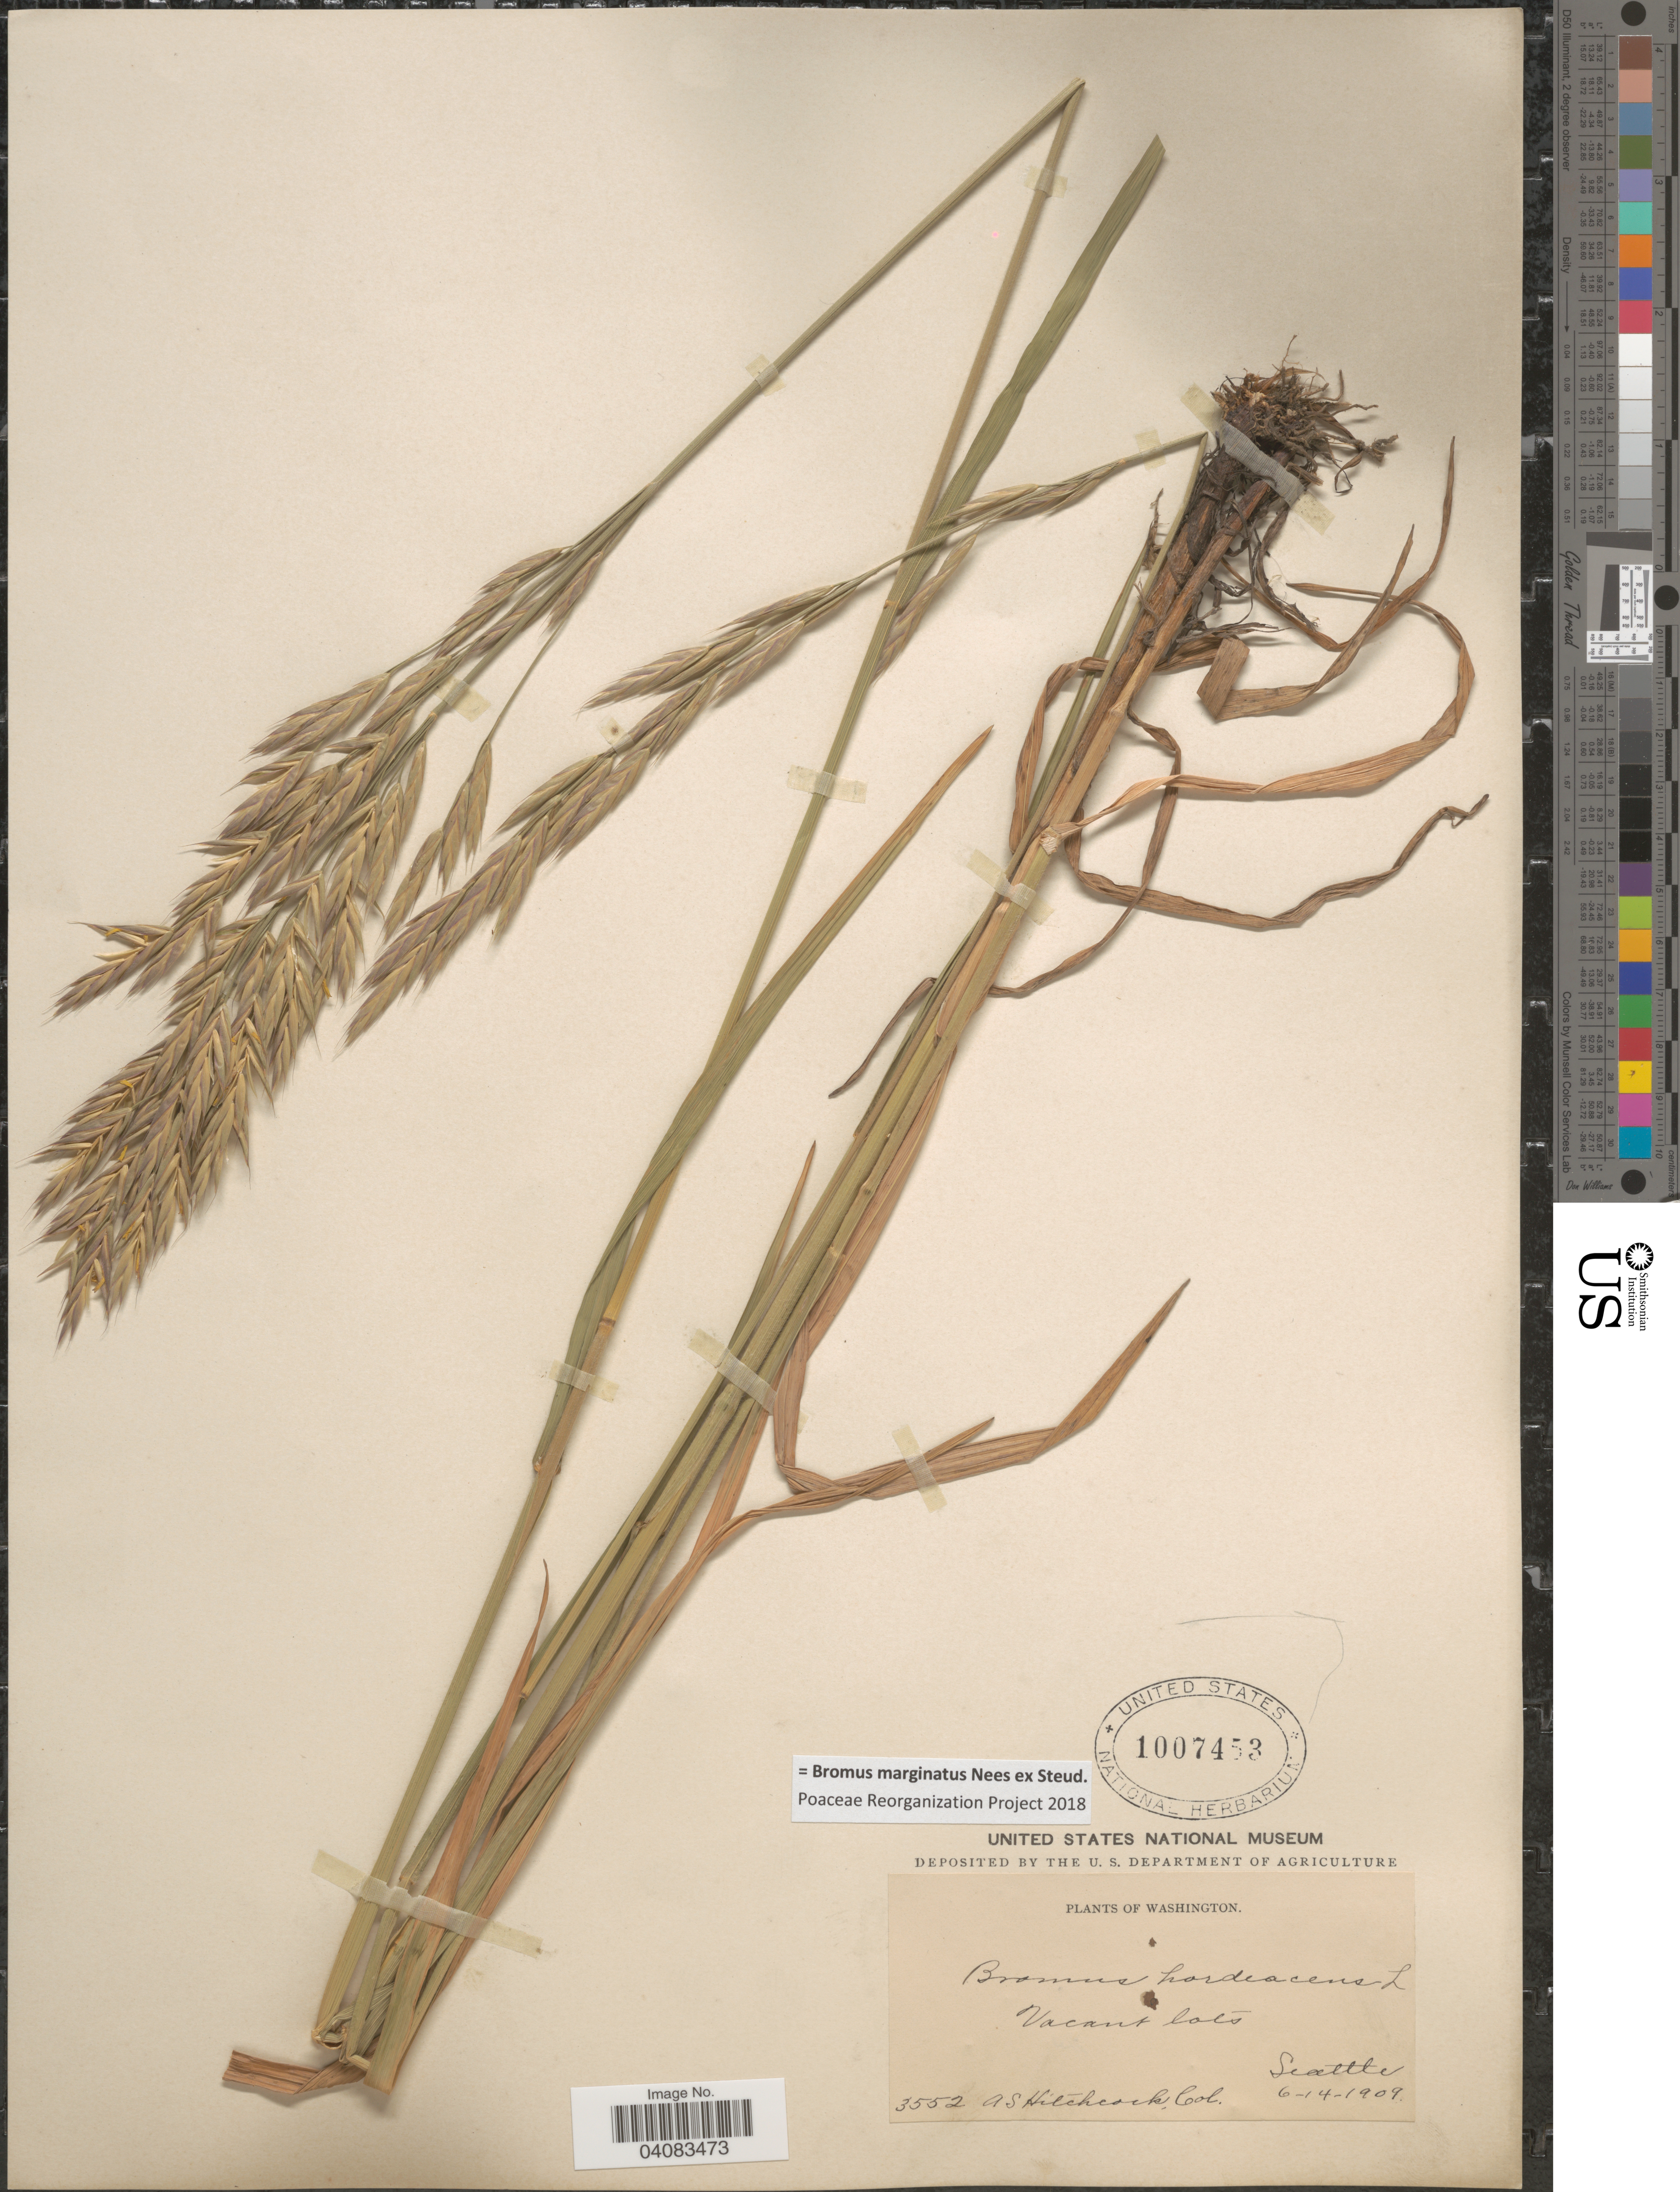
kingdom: Plantae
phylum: Tracheophyta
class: Liliopsida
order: Poales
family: Poaceae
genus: Bromus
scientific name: Bromus marginatus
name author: Nees ex Steud.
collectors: A. S. Hitchcock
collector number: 3552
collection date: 1909-06-14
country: United States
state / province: Washington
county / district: King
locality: Seattle.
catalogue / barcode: US 1007453